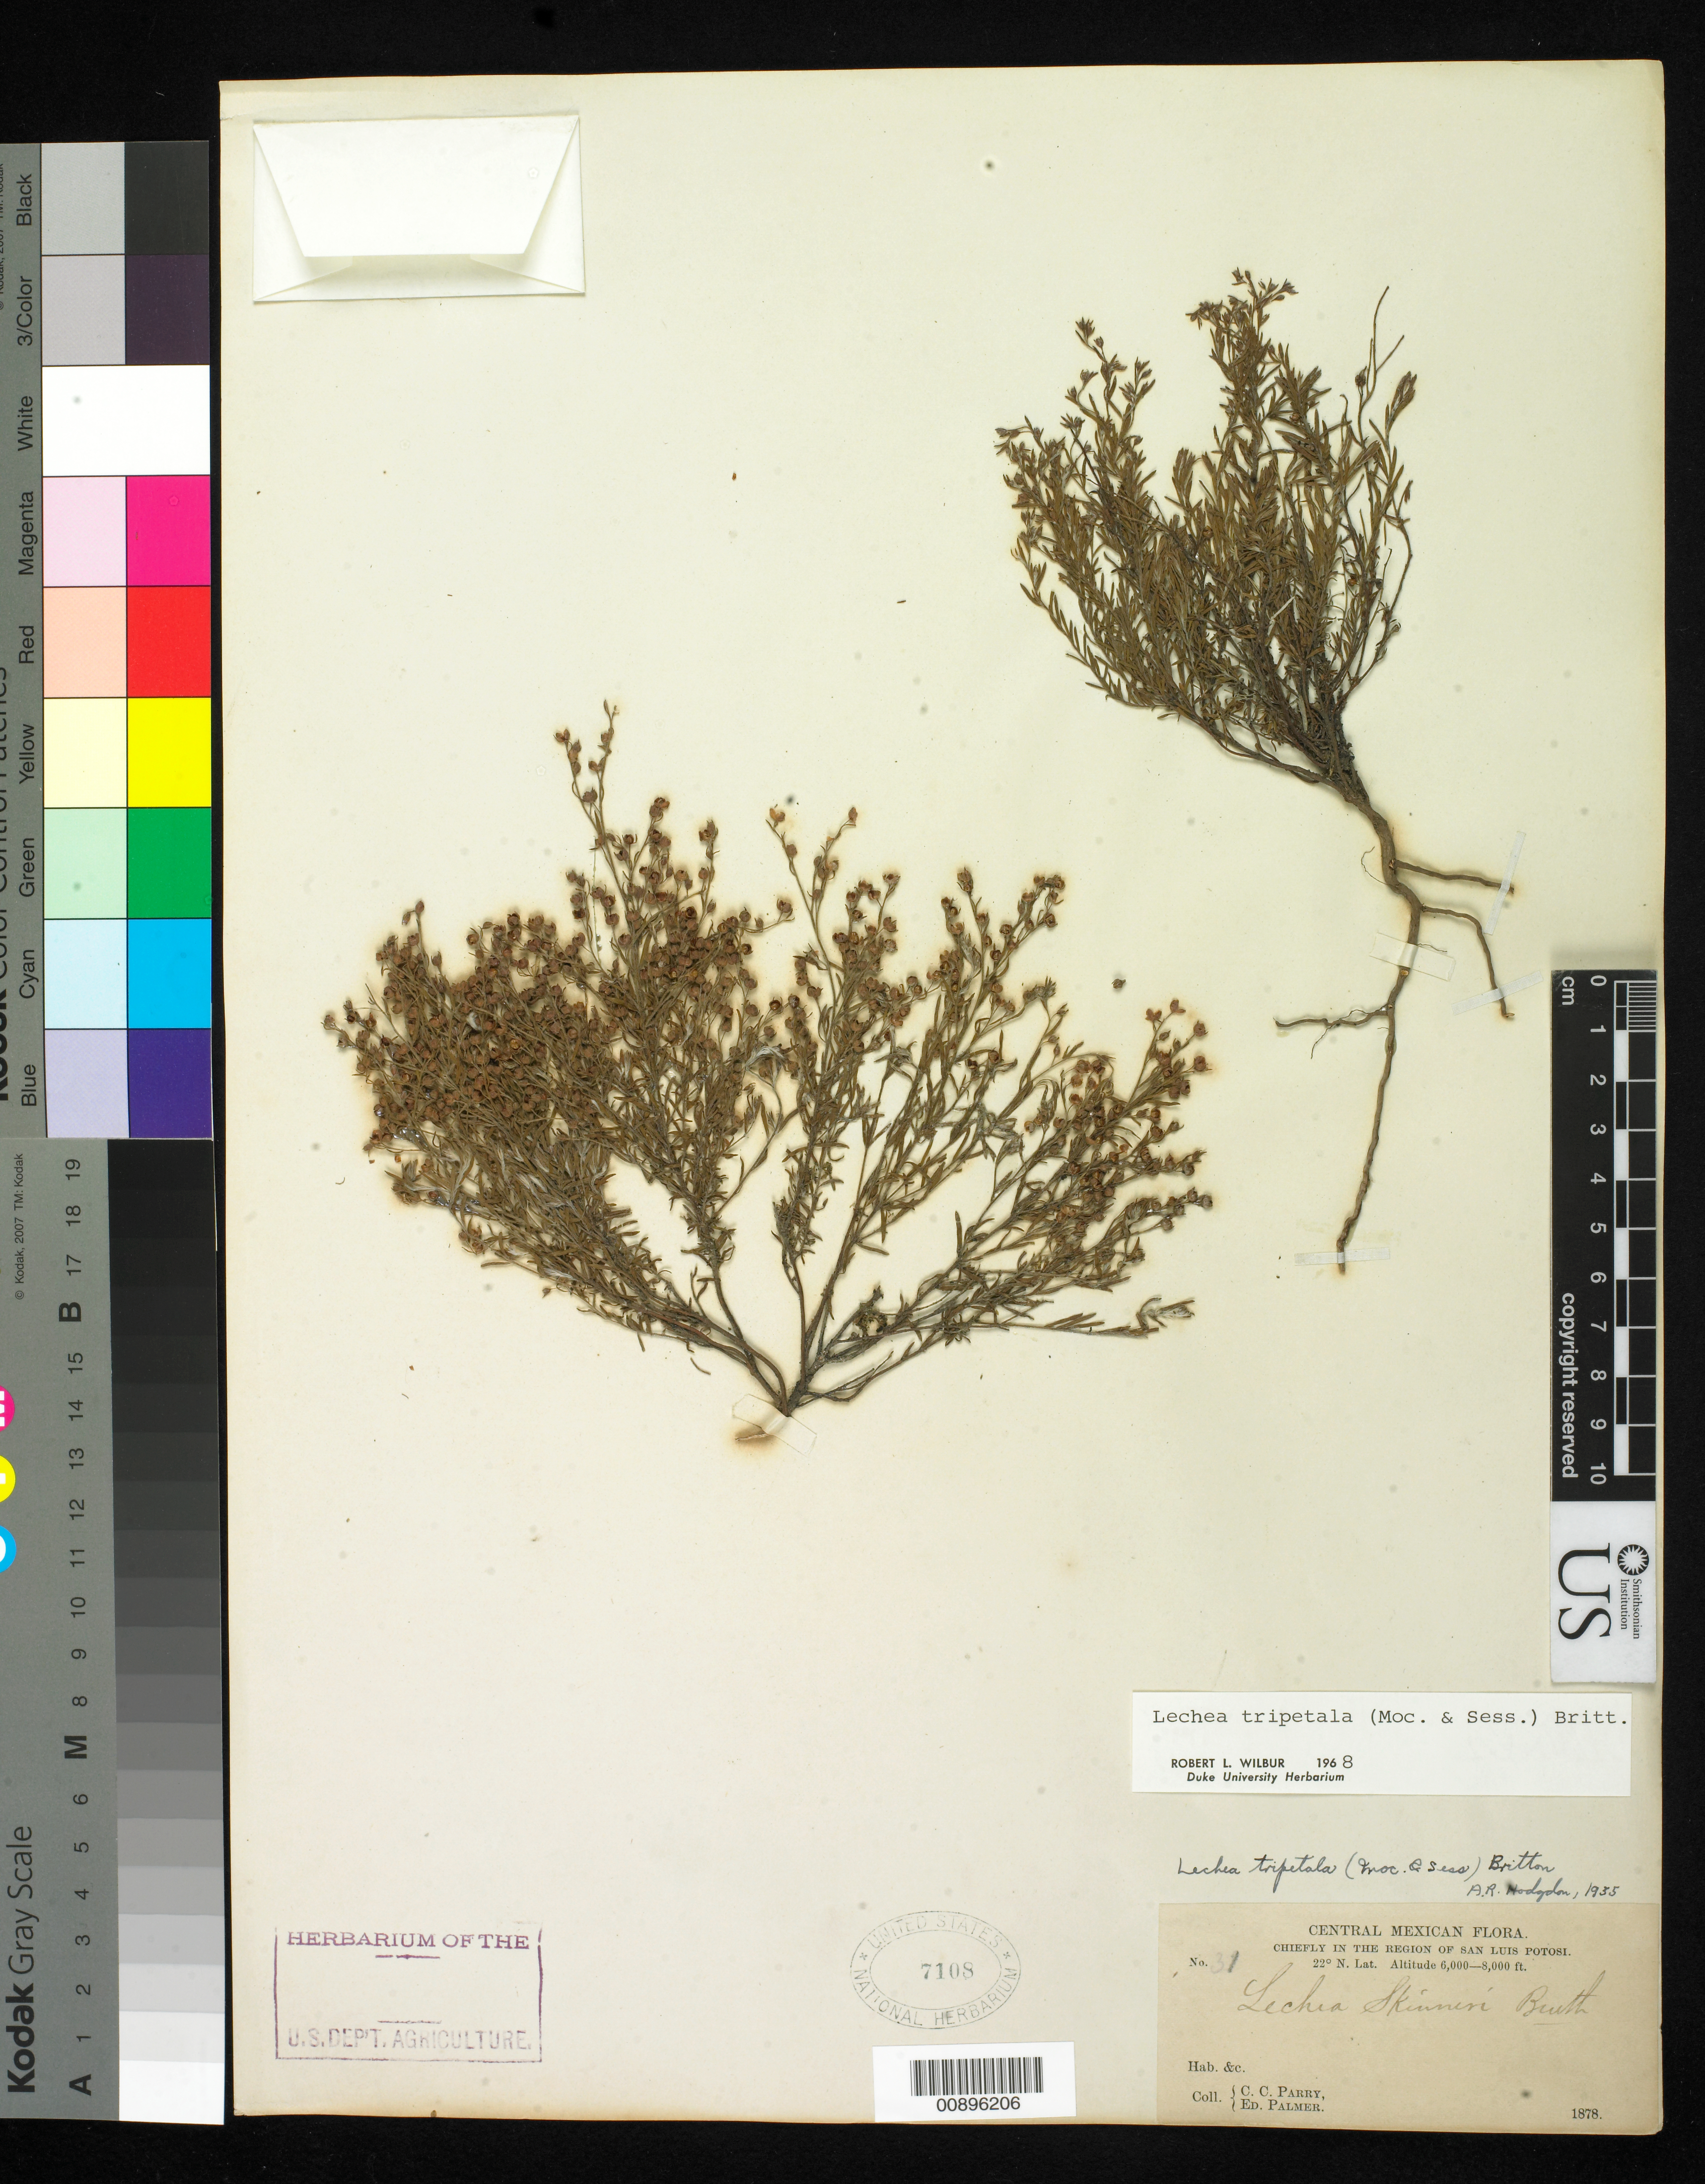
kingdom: Plantae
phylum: Tracheophyta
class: Magnoliopsida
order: Malvales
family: Cistaceae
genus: Lechea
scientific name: Lechea tripetala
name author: (Moc. & Sessé ex Dunal) Britton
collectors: C. C. Parry & E. Palmer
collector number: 31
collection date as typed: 1878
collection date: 1878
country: Mexico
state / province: San Luis Potosí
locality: Chiefly in the region of San Luis Potosí.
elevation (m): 1829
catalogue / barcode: US 7108